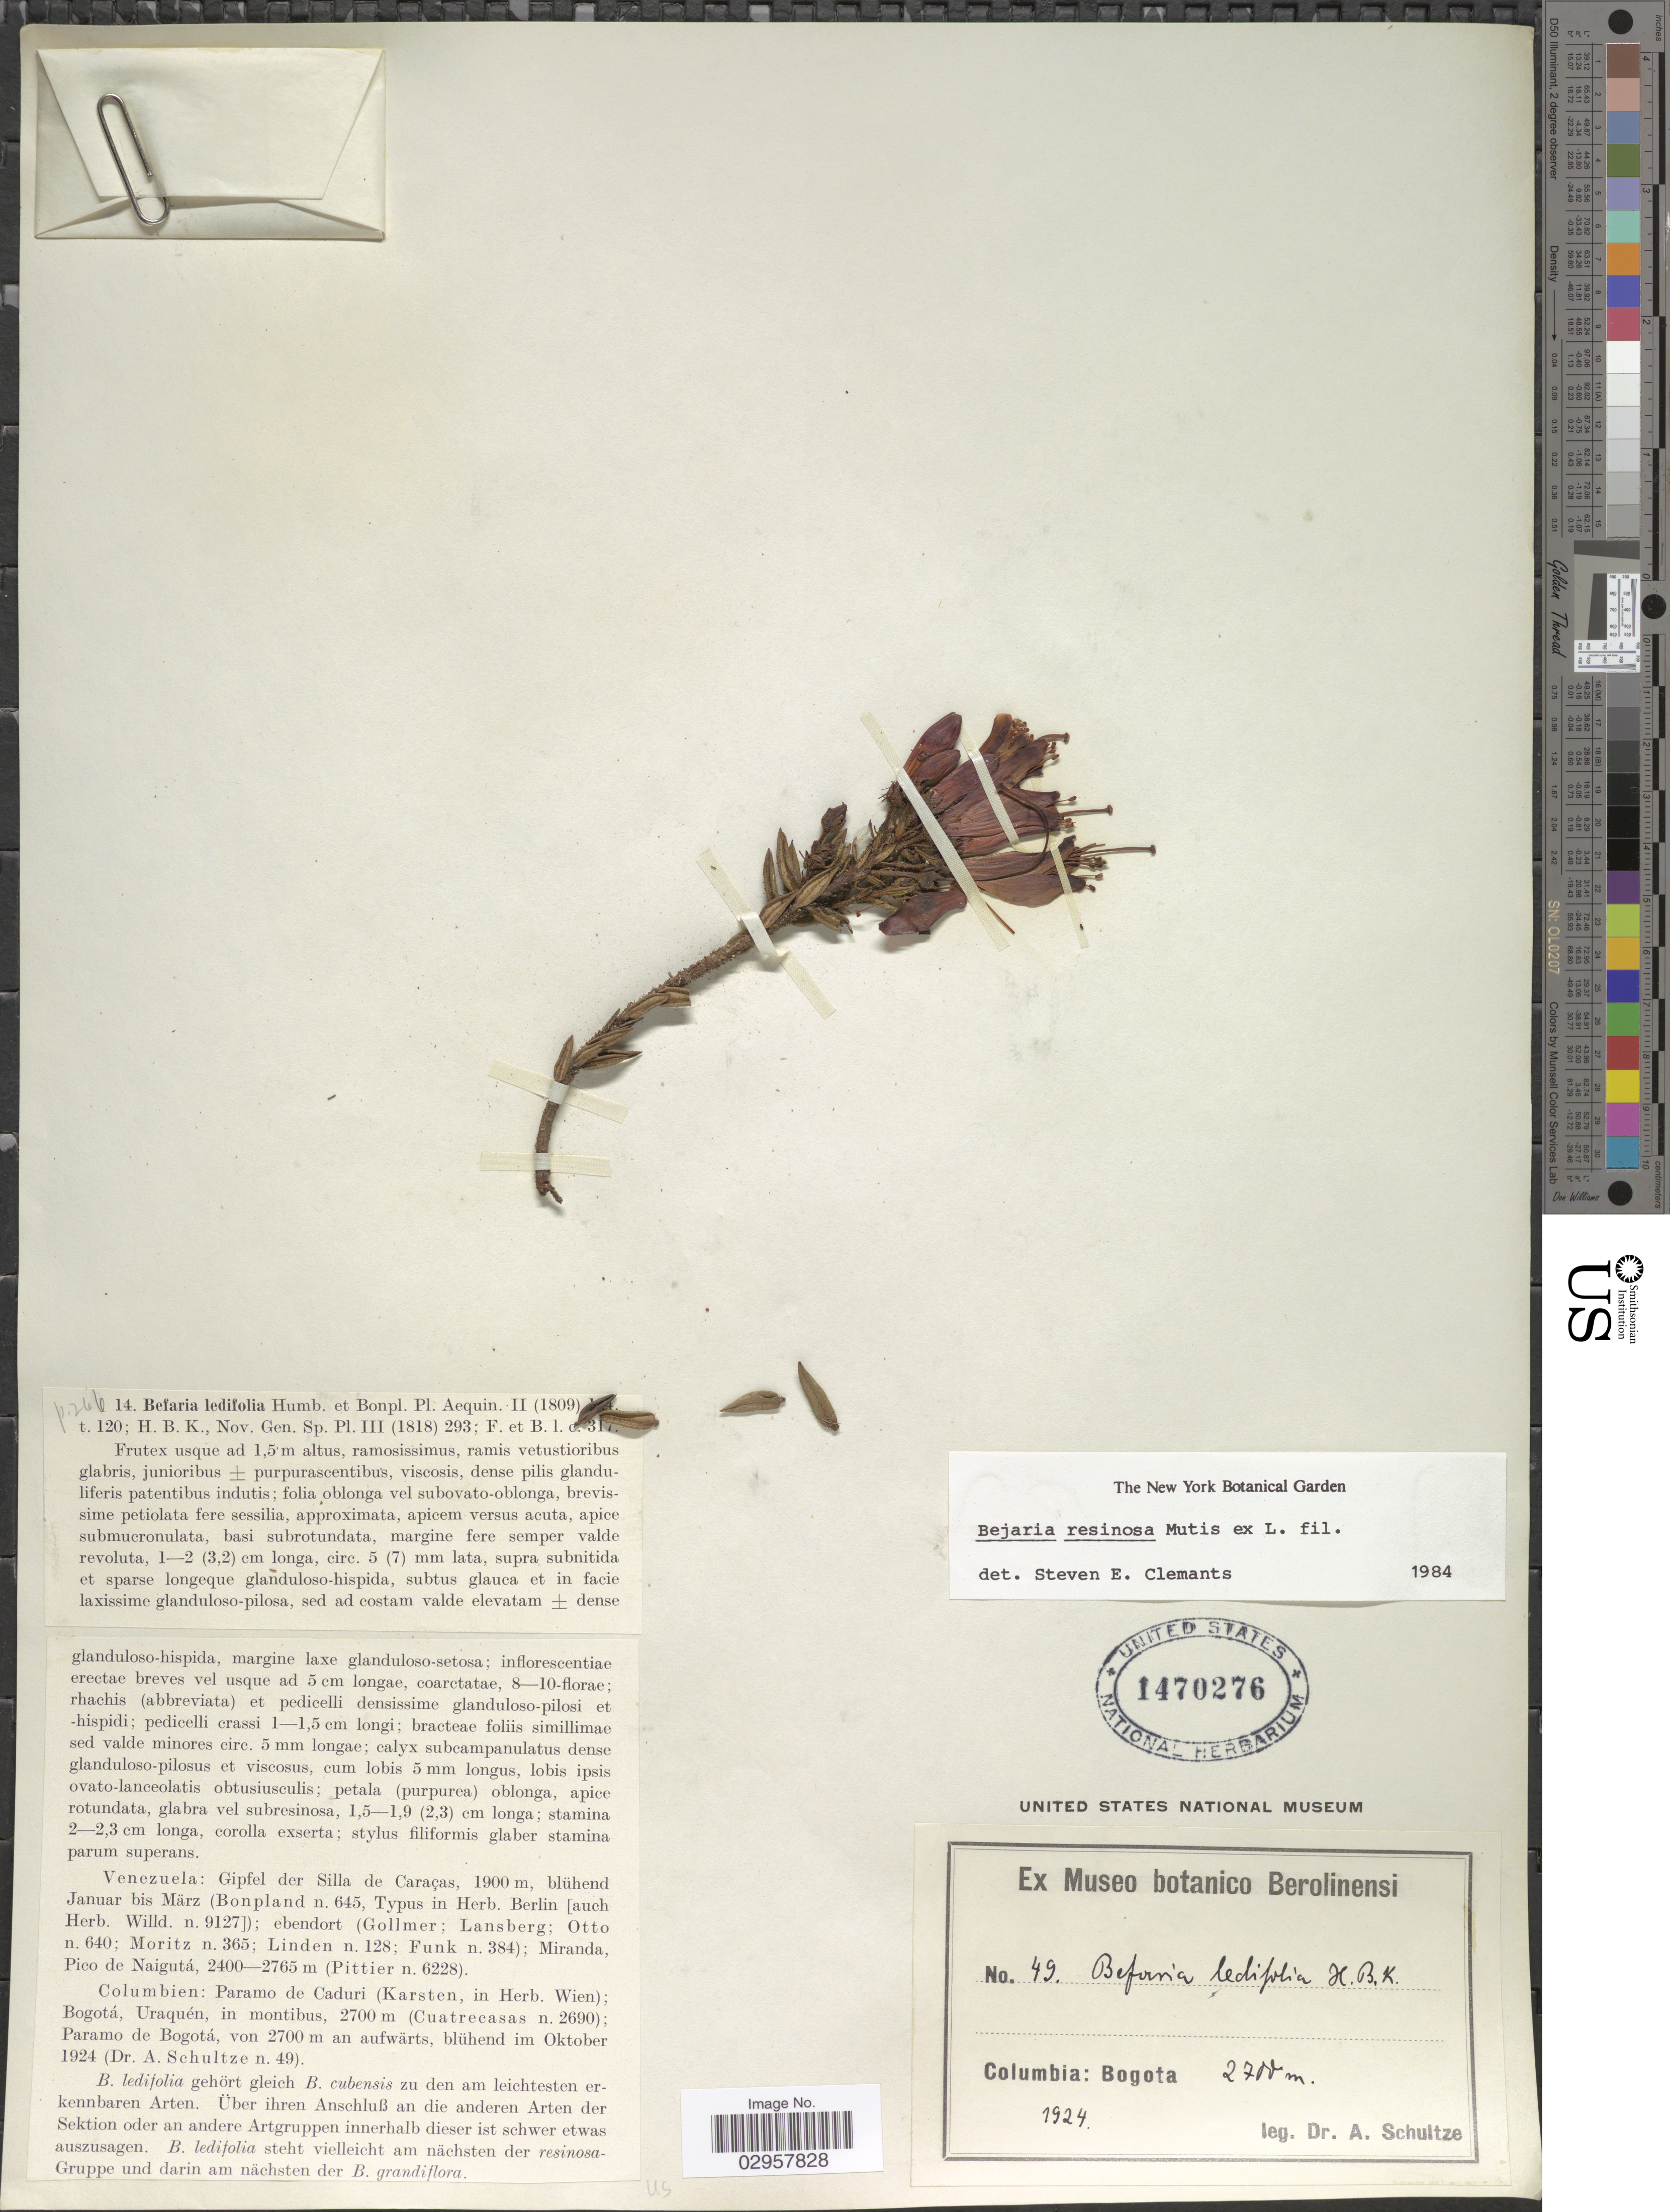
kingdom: Plantae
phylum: Tracheophyta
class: Magnoliopsida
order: Ericales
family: Ericaceae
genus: Befaria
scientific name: Befaria resinosa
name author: Mutis ex L. f.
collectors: A. Schultze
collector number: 49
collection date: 1924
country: Colombia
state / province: Bogota D.C.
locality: Bogota.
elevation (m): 2700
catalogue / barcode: US 1470276